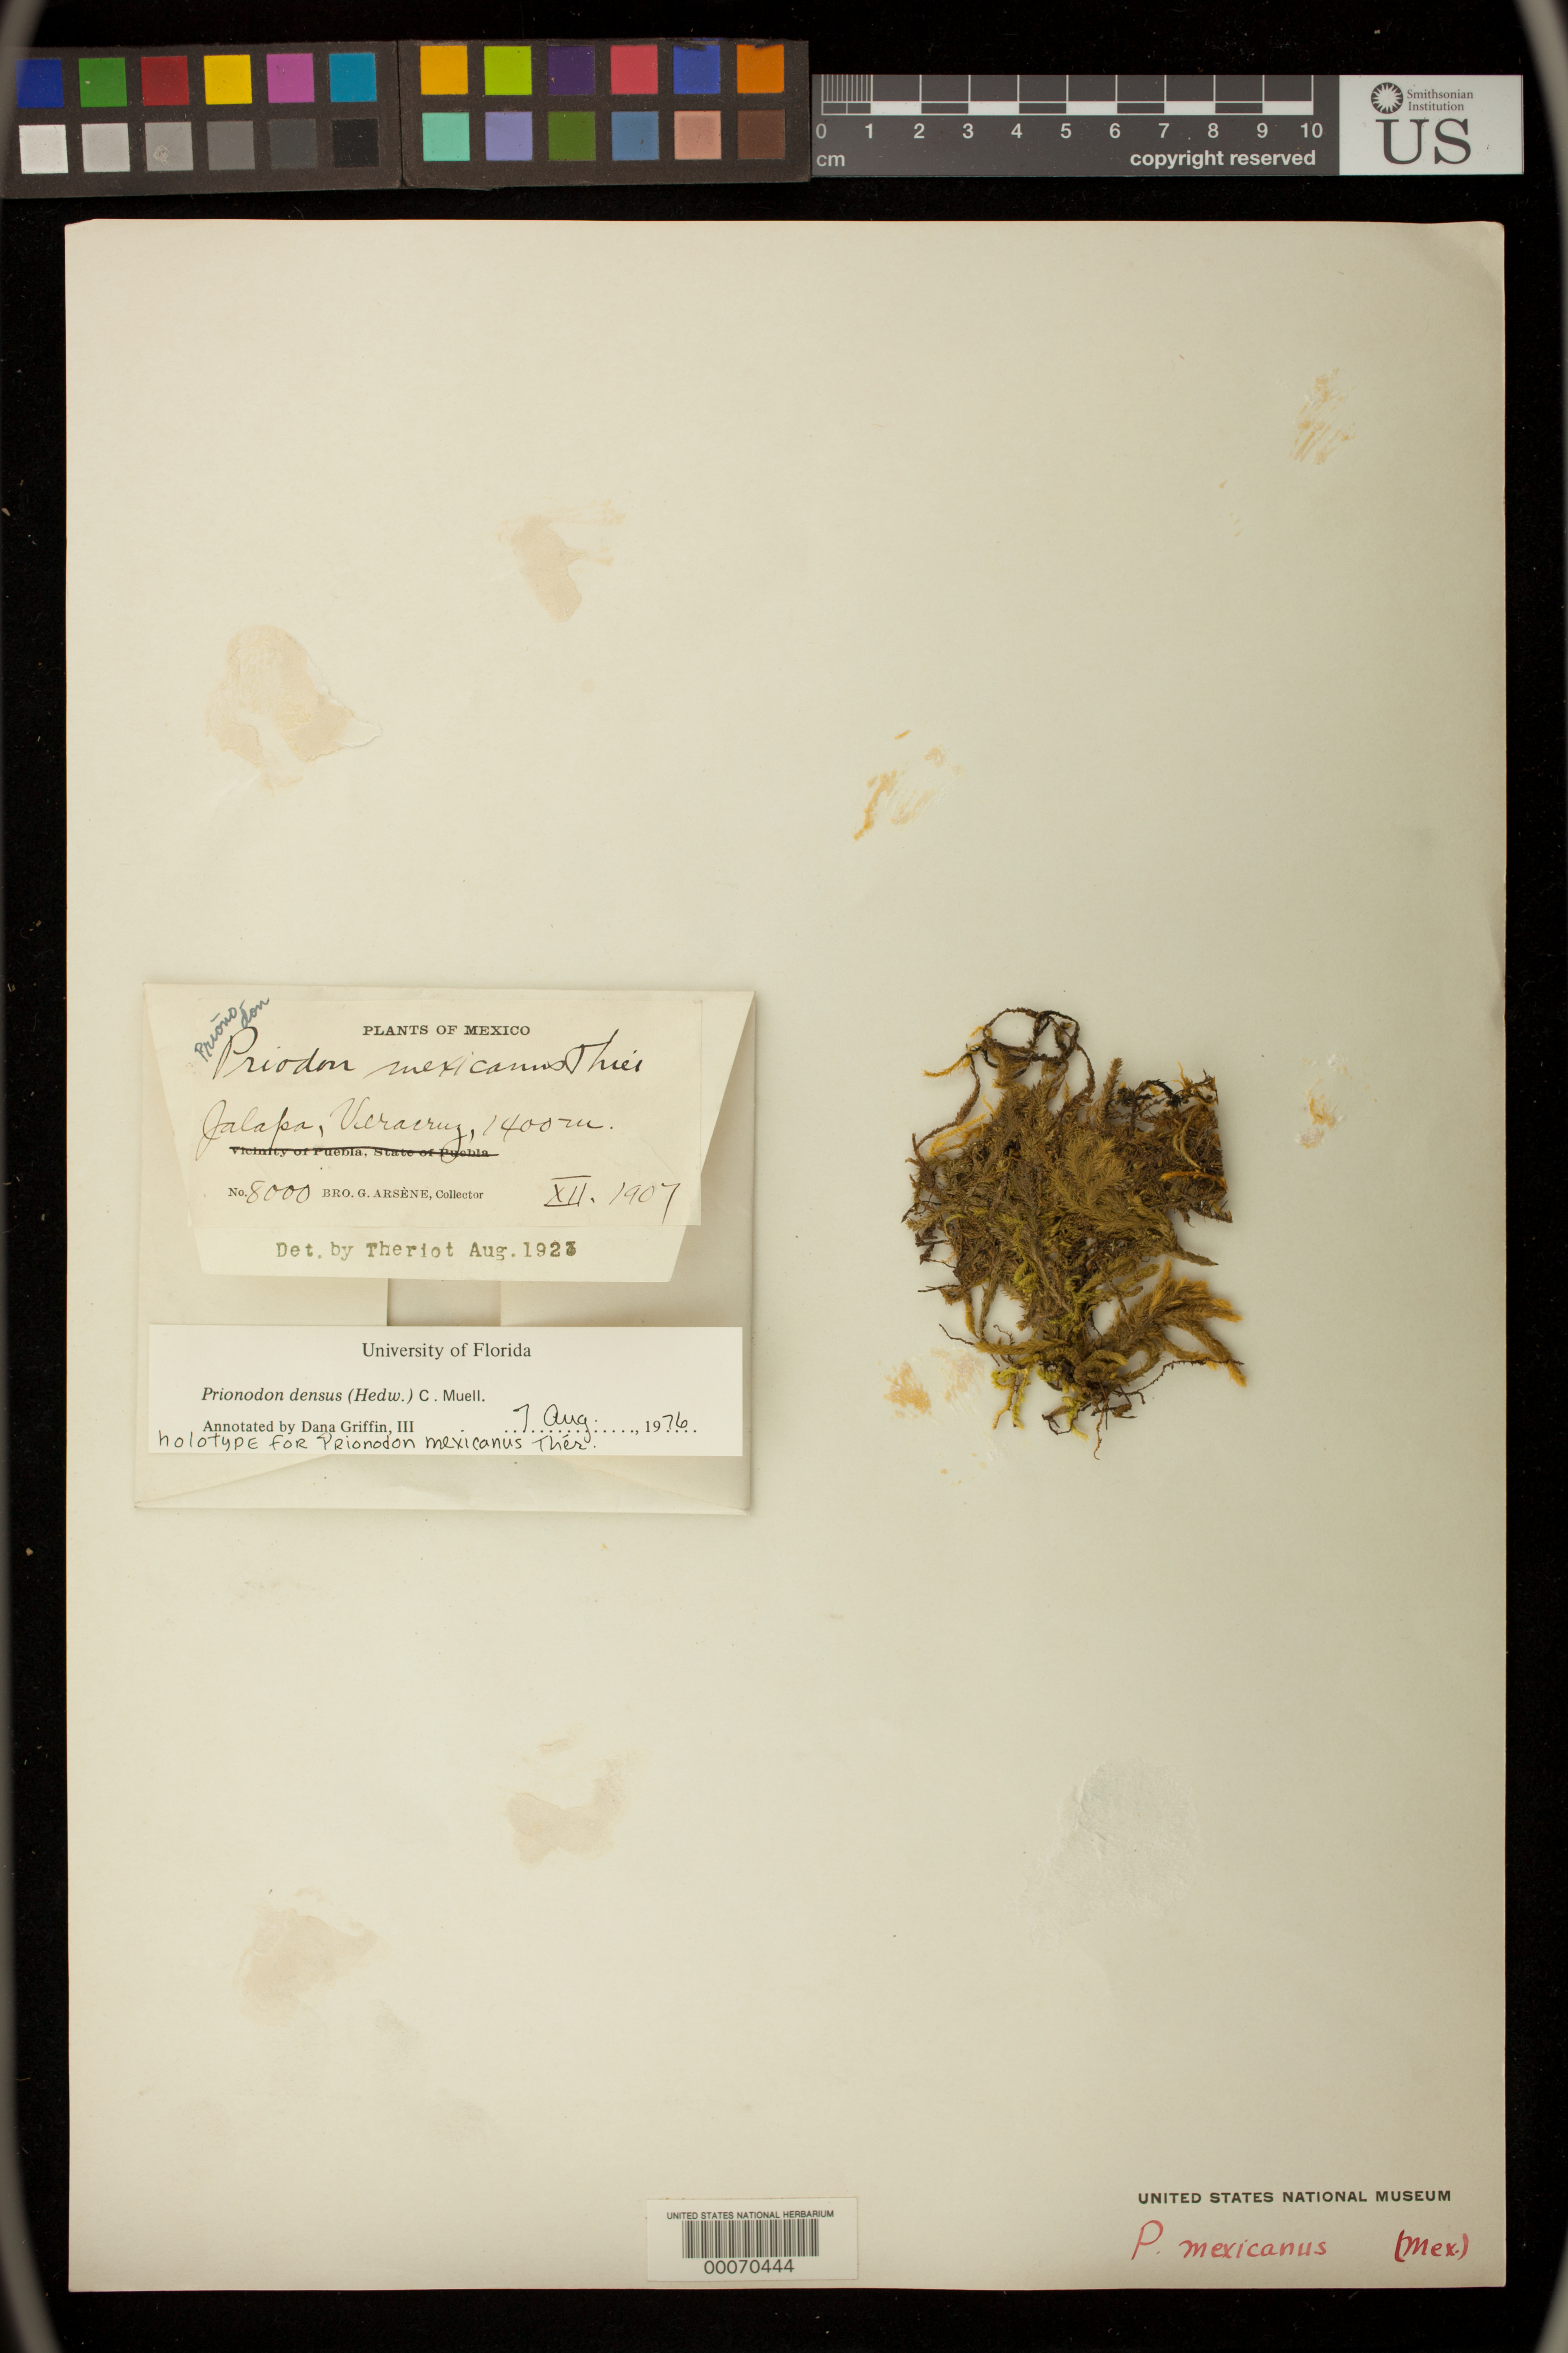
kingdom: Plantae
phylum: Bryophyta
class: Bryopsida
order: Hypnales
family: Prionodontaceae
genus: Prionodon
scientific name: Prionodon mexicanus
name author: Thér.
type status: Syntype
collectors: Bro. G. Arsène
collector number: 8000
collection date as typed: Jul 1907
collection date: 1907-07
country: Mexico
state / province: Veracruz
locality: Jalapa.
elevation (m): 1400